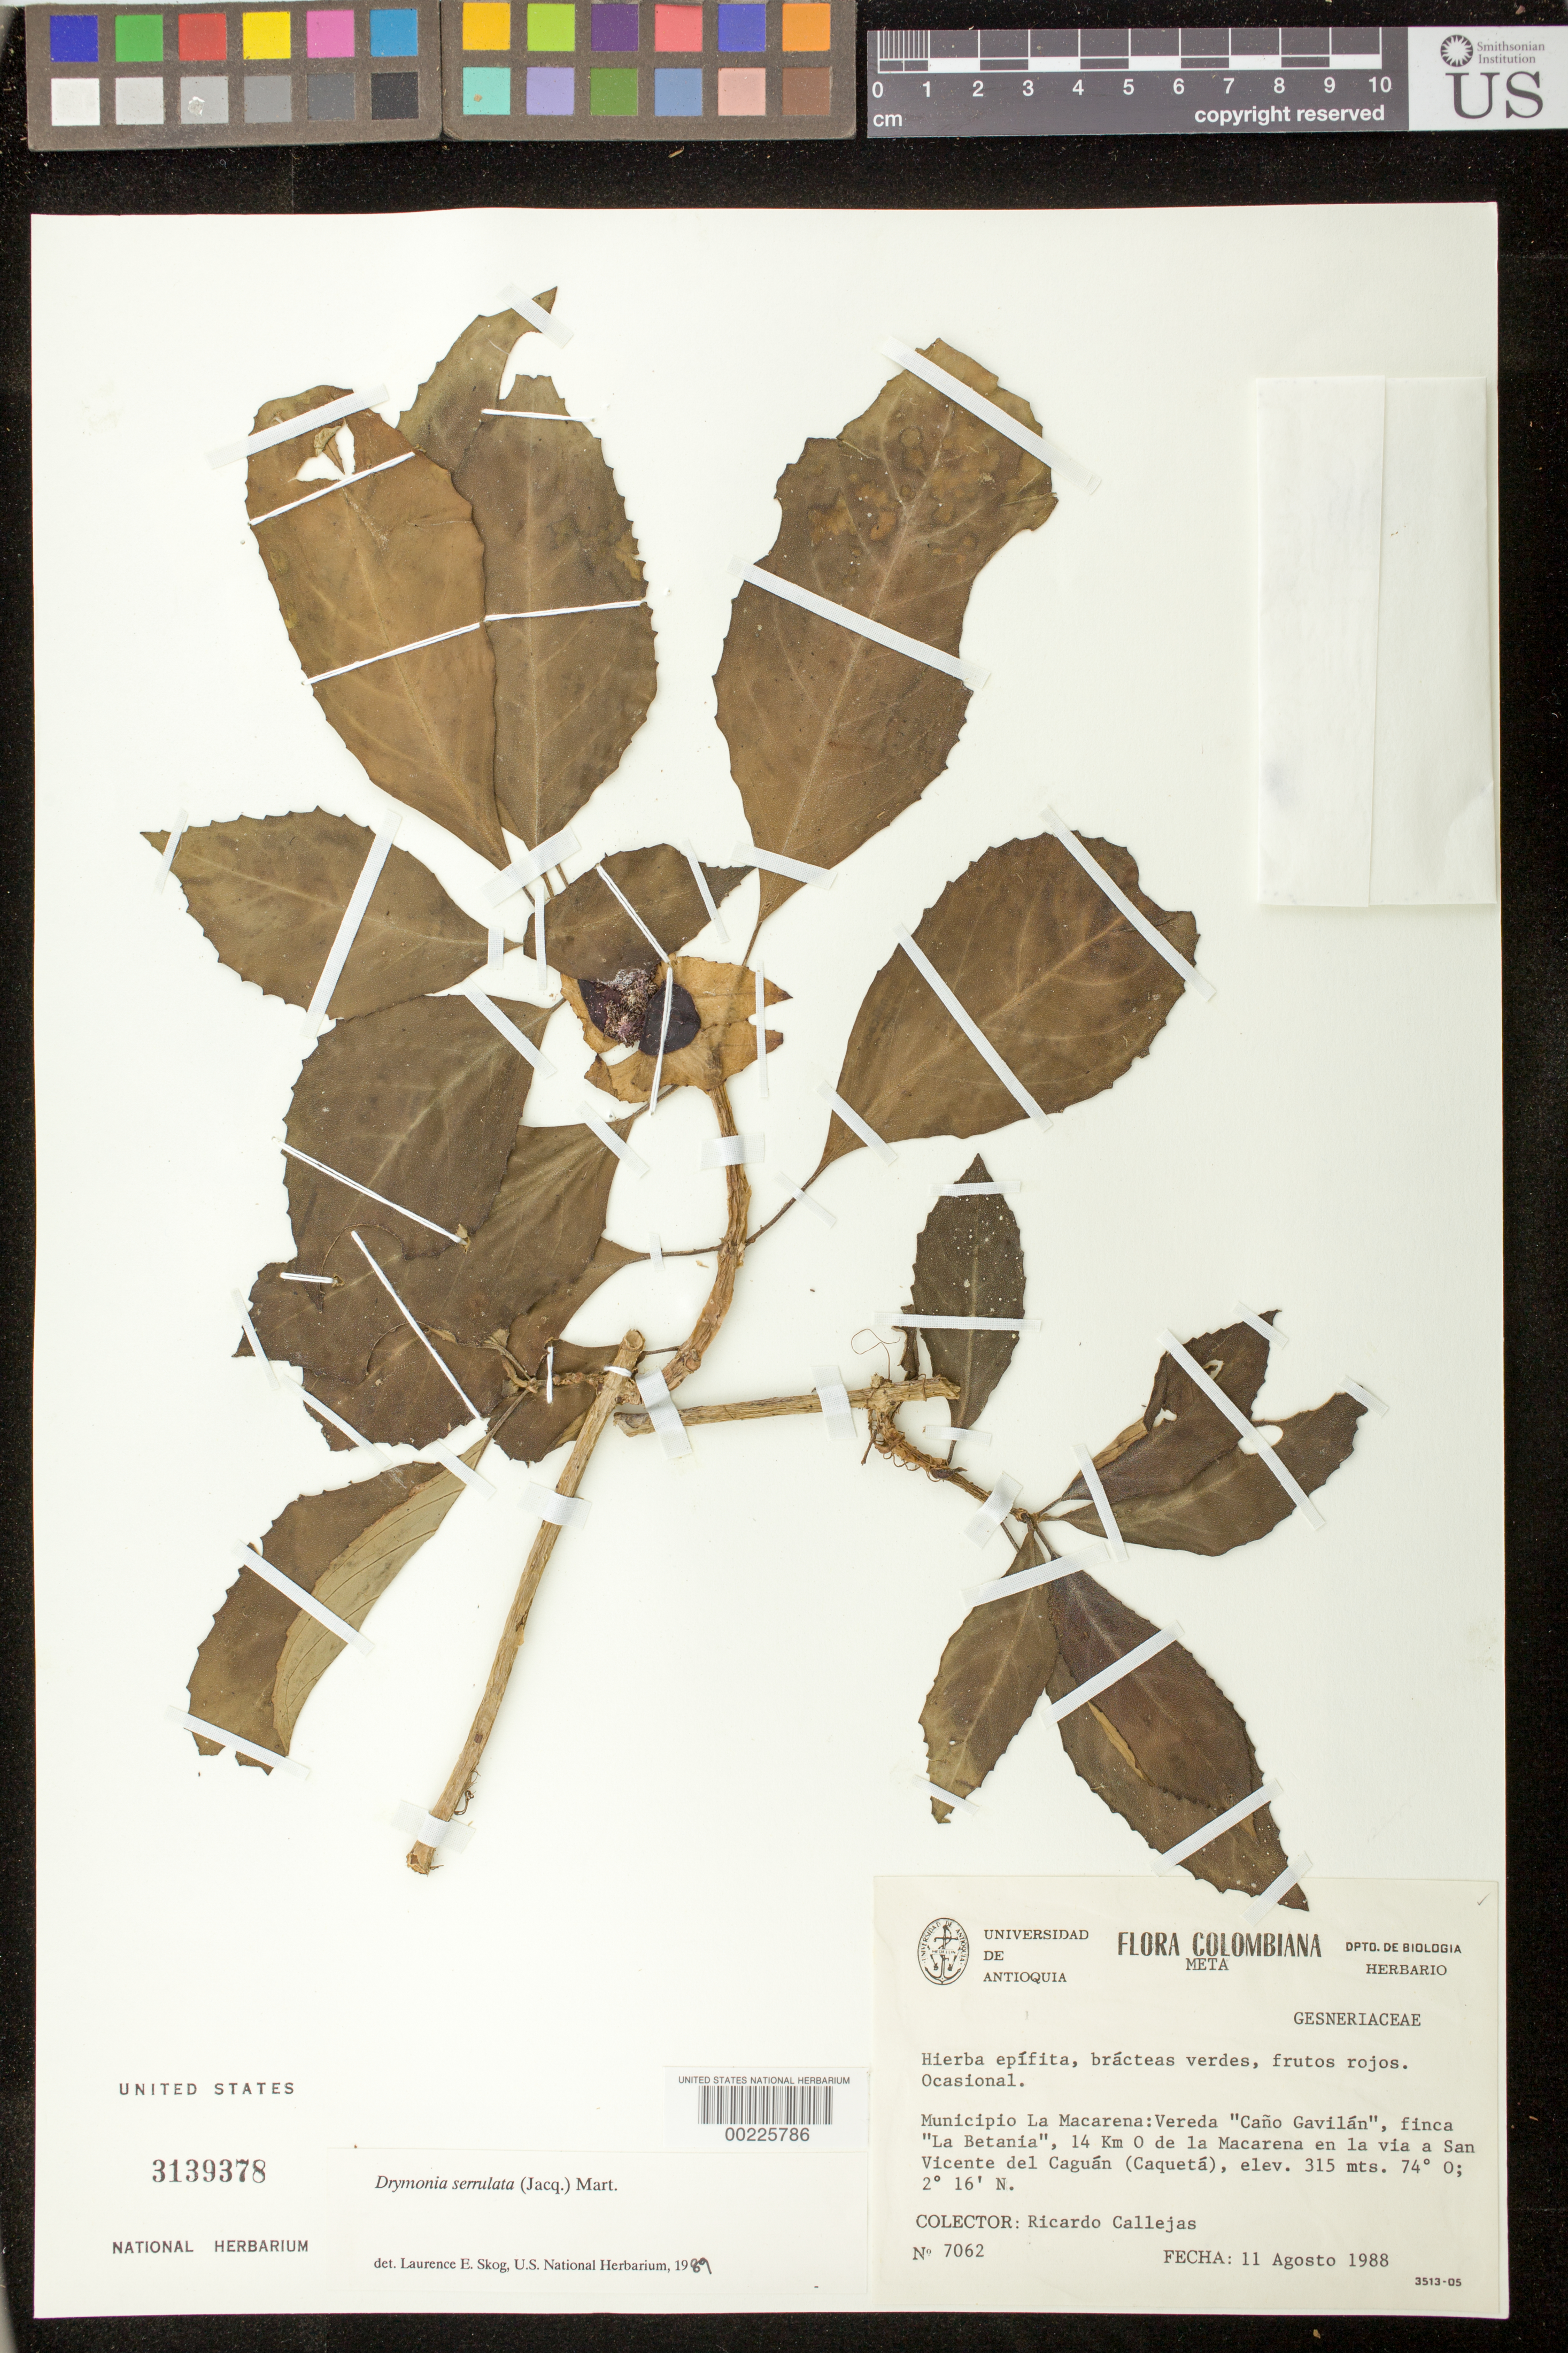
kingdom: Plantae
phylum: Tracheophyta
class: Magnoliopsida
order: Lamiales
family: Gesneriaceae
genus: Drymonia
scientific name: Drymonia serrulata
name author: (Jacq.) Mart.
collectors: R. Callejas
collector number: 7062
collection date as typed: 11 Aug 1988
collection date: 1988-08-11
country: Colombia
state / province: Meta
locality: Mpio. La Macarena, "Cano Gavilan" path, Finca "La Betania", 14 km W of Macarena on rd to San Vicente from Caguan (Caqueta)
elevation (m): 315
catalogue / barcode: US 3139378